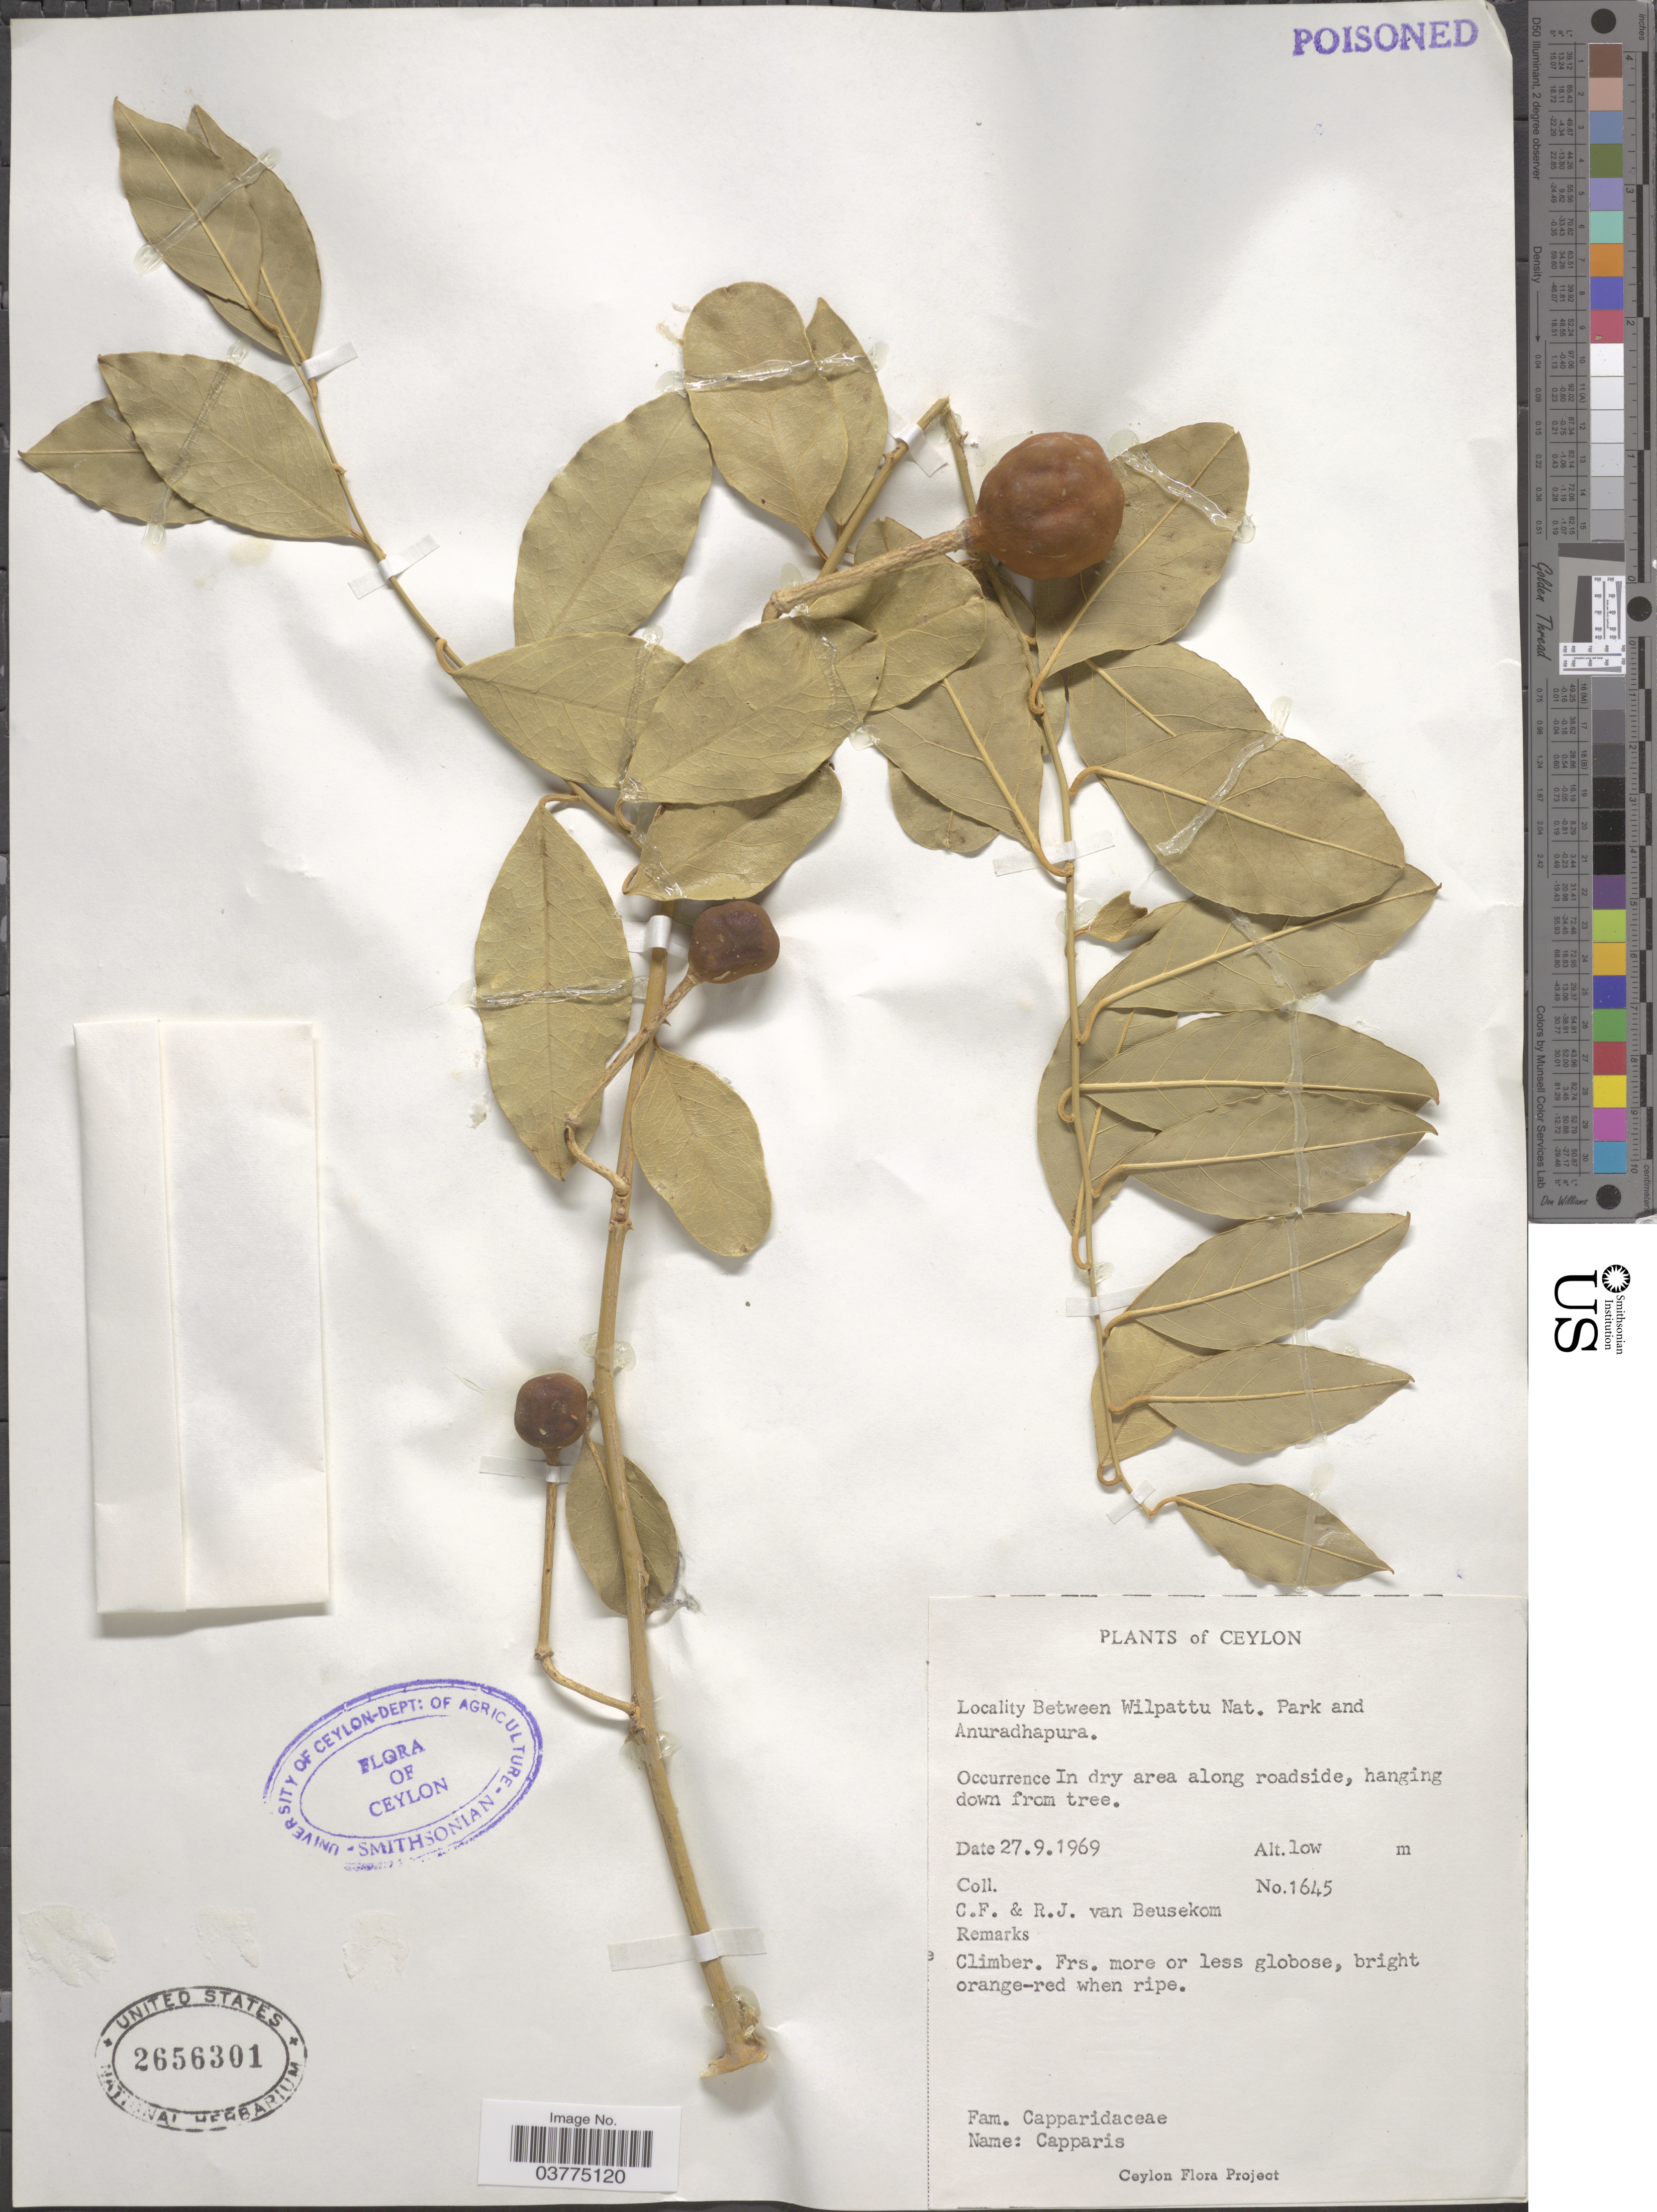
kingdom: Plantae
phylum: Tracheophyta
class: Magnoliopsida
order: Brassicales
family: Capparaceae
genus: Capparis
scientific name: Capparis sp.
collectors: C. F. Beusekom & R. Van Beusekom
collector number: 1645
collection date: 1969-09-27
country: Sri Lanka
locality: Ceylon. Between Wilpattu Nat. Park and Anuradhapura.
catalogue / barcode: US 2656301